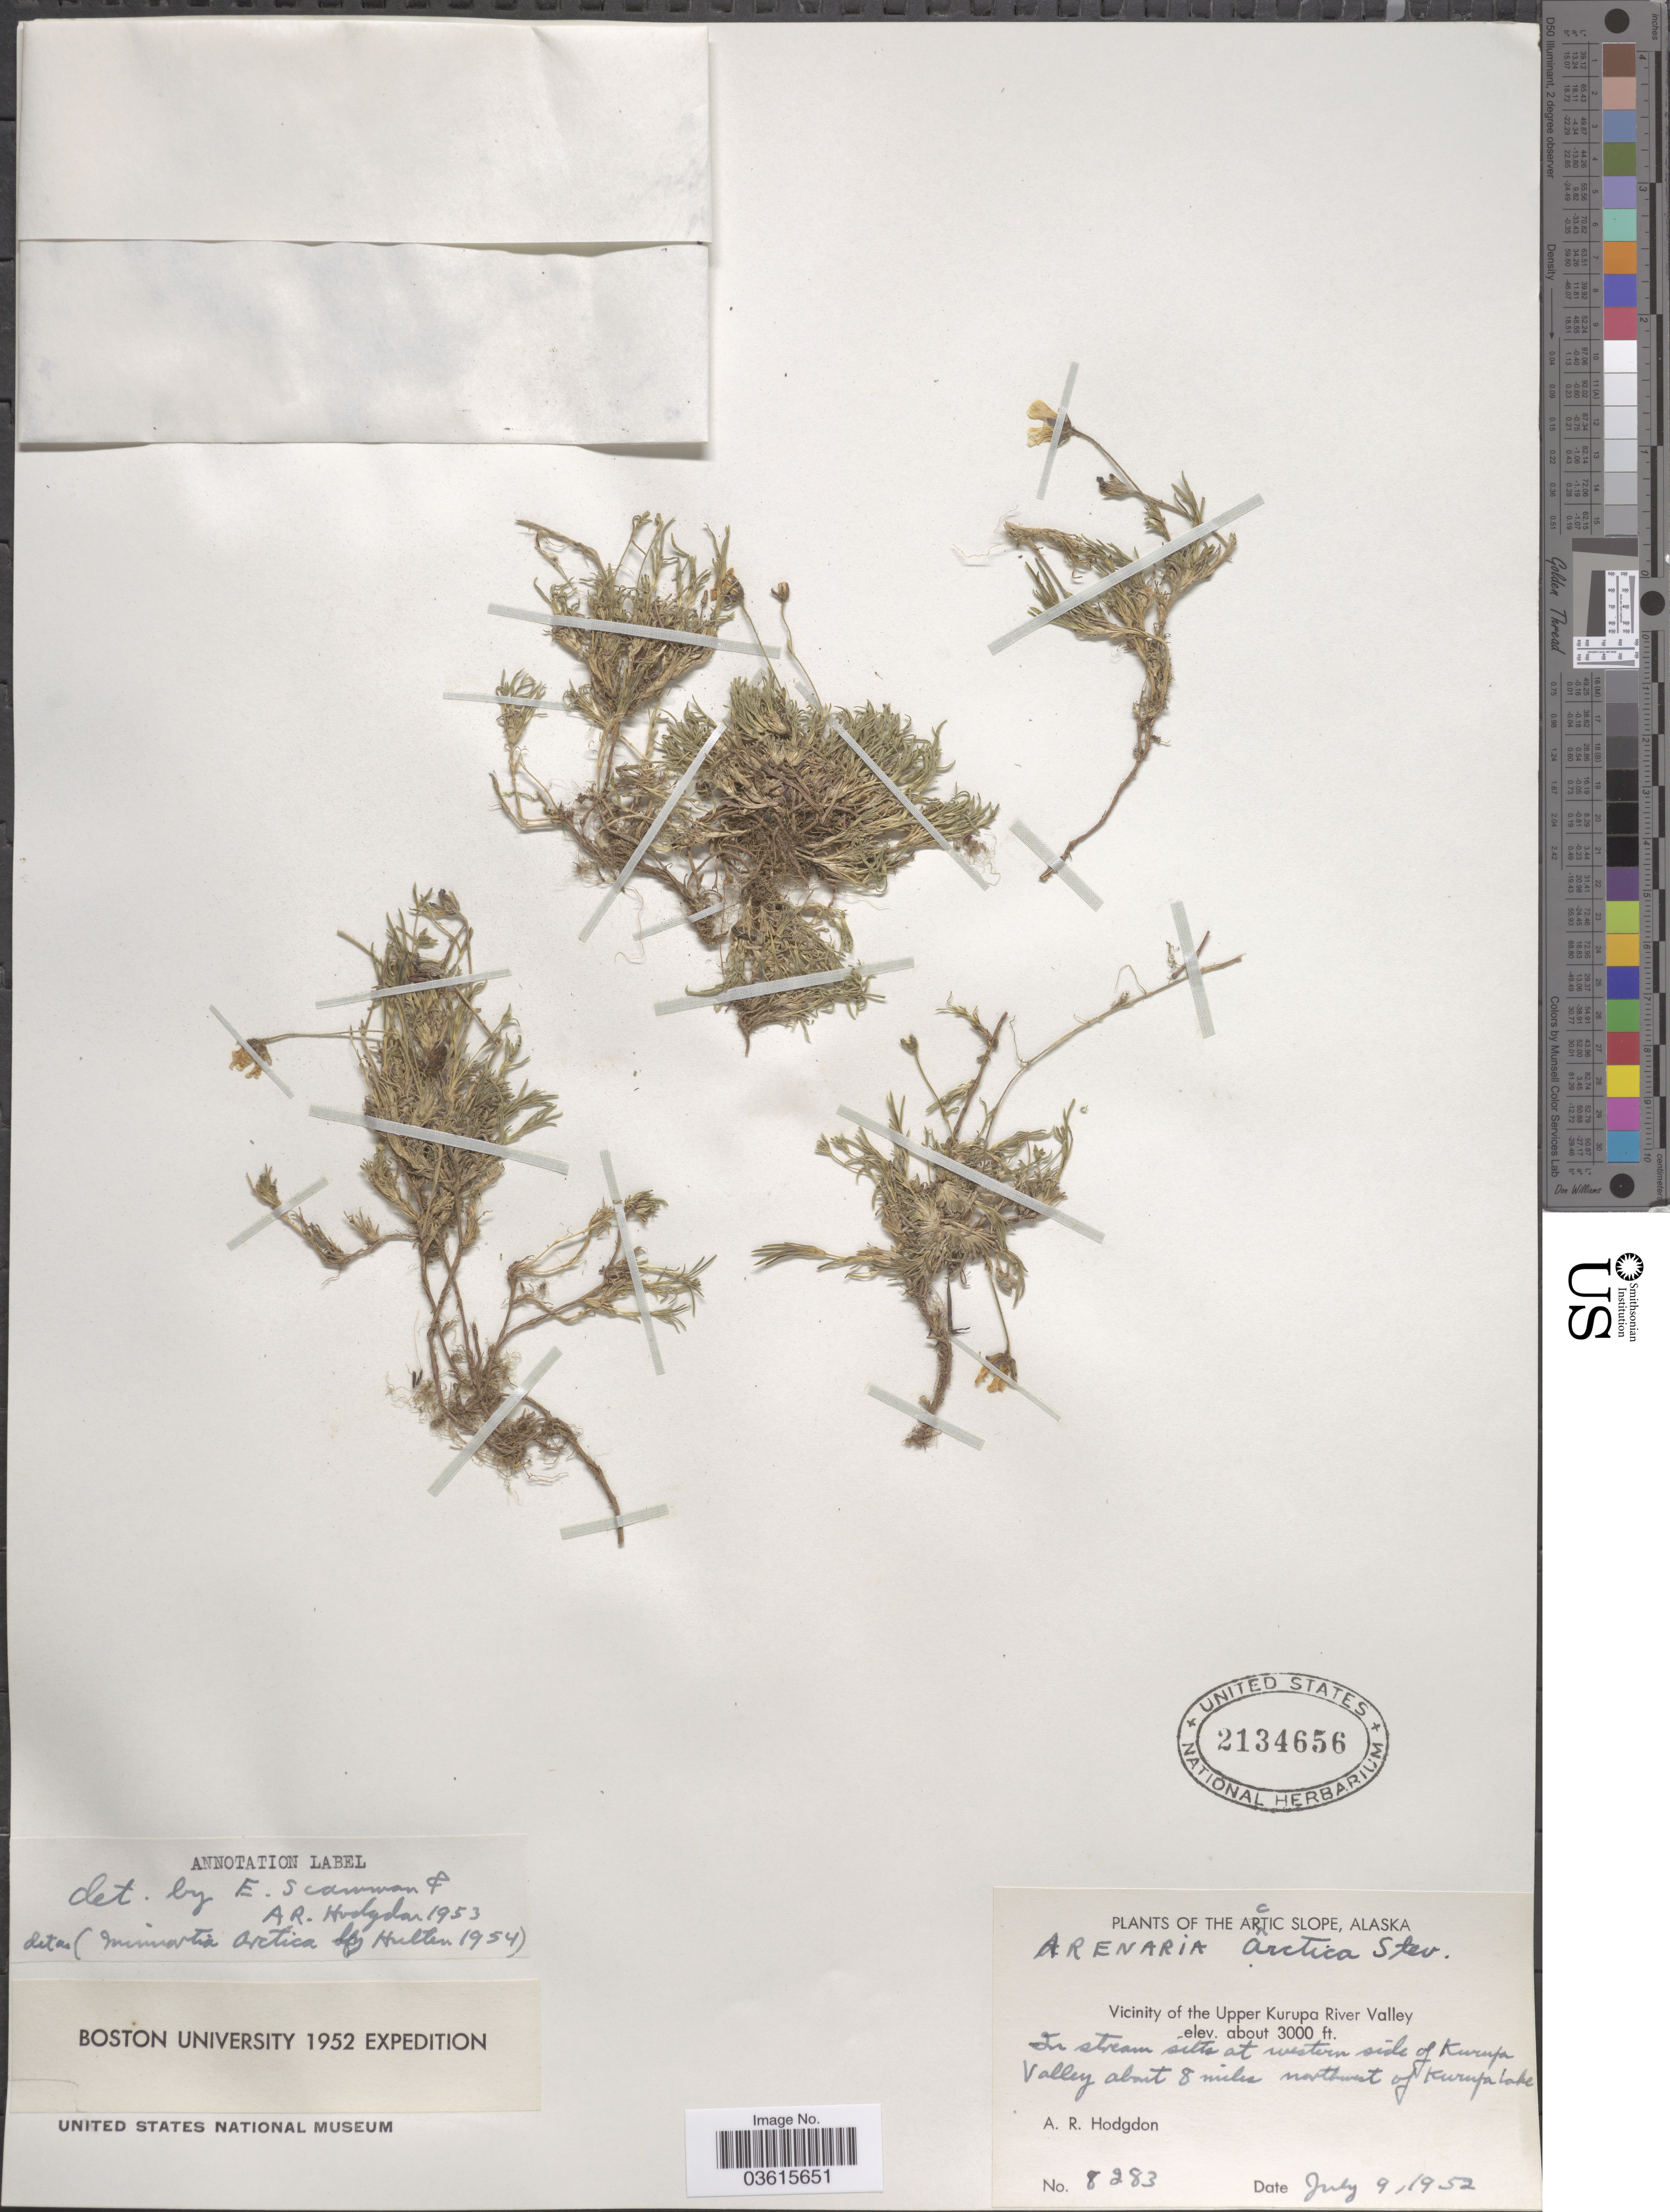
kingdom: Plantae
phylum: Tracheophyta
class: Magnoliopsida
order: Caryophyllales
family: Caryophyllaceae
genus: Cherleria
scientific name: Cherleria arctica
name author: (Steven ex Ser.) A.J. Moore & Dillenb.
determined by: Strong, M. T., (US), Smithsonian Institution - National Museum of Natural History (UNITED STATES)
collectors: A. R. Hodgdon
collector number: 8283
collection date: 1952-07-09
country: United States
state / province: Alaska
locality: The Arctic Slope. Vicinity of the Upper Kurupa River Valley. In stream silts at western side of Kurupa Valley about 8 miles northwest of Kurupa Lake.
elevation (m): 914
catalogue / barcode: US 2134656